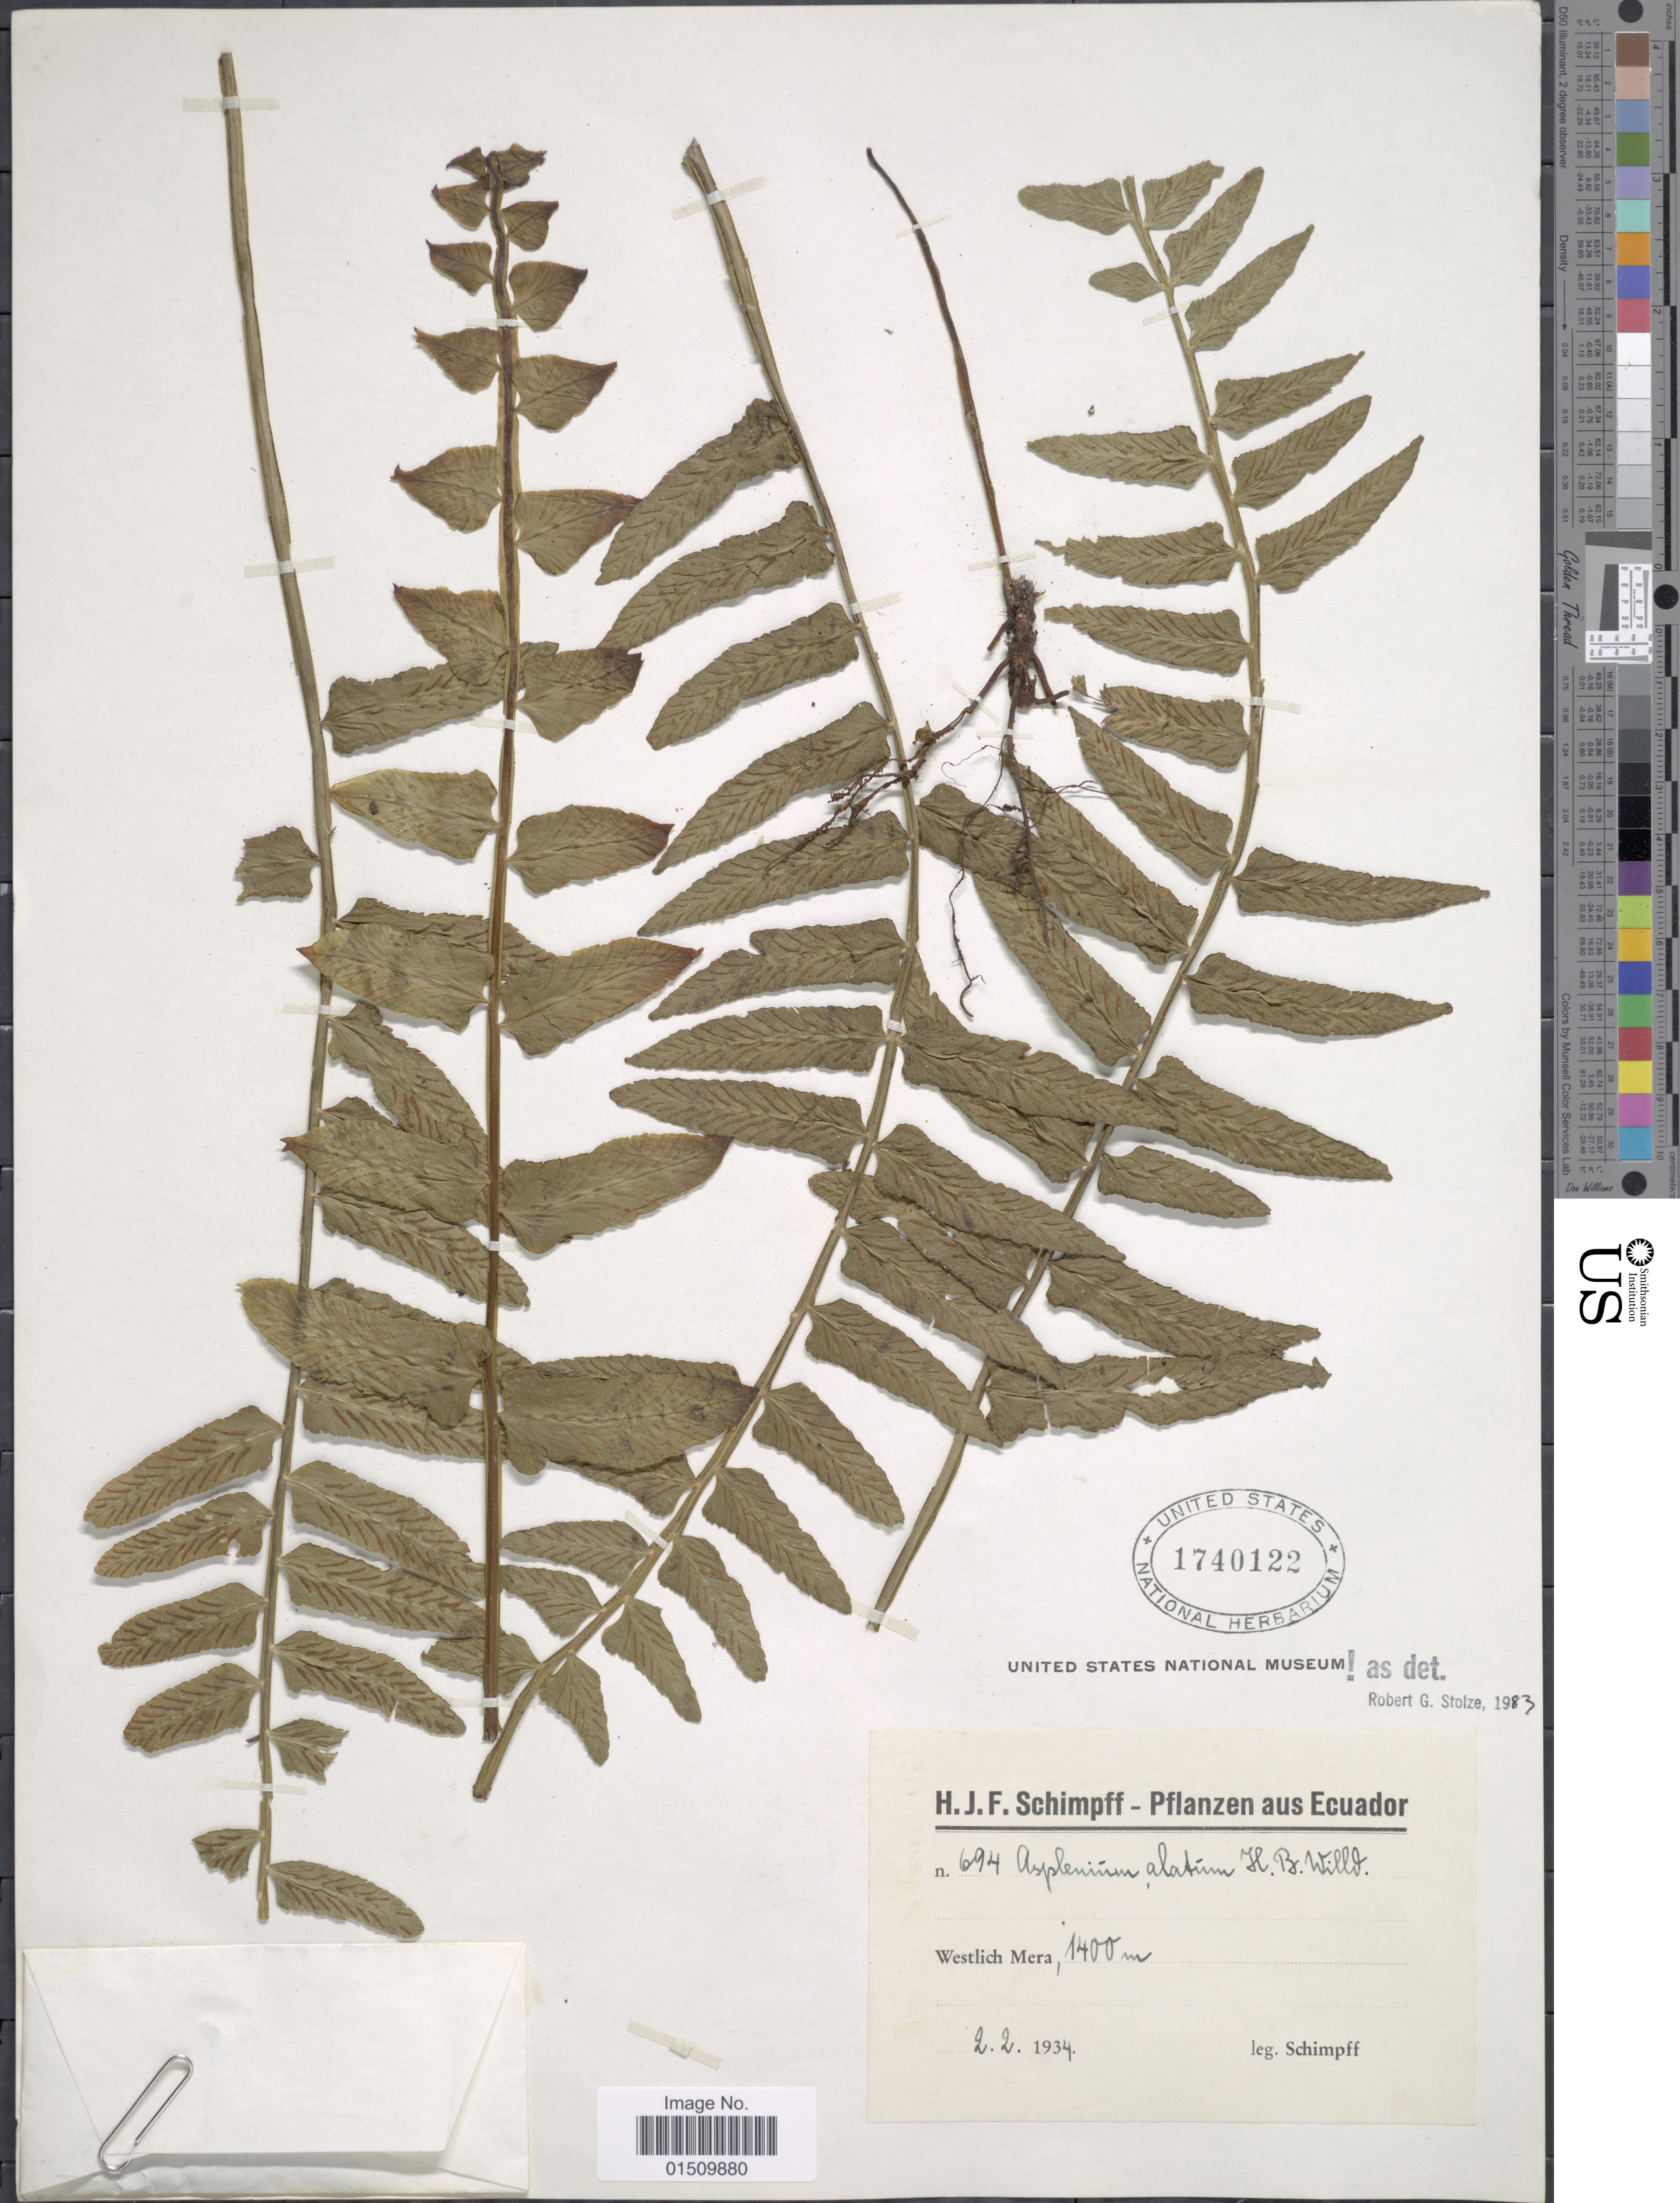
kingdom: Plantae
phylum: Tracheophyta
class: Polypodiopsida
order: Polypodiales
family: Aspleniaceae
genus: Asplenium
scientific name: Asplenium alatum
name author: Humb. & Bonpl. ex Willd.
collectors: H. Schimpff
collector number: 694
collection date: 1934-02-02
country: Ecuador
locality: Ecuador, Westlich Mera.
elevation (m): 1400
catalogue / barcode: US 1740122